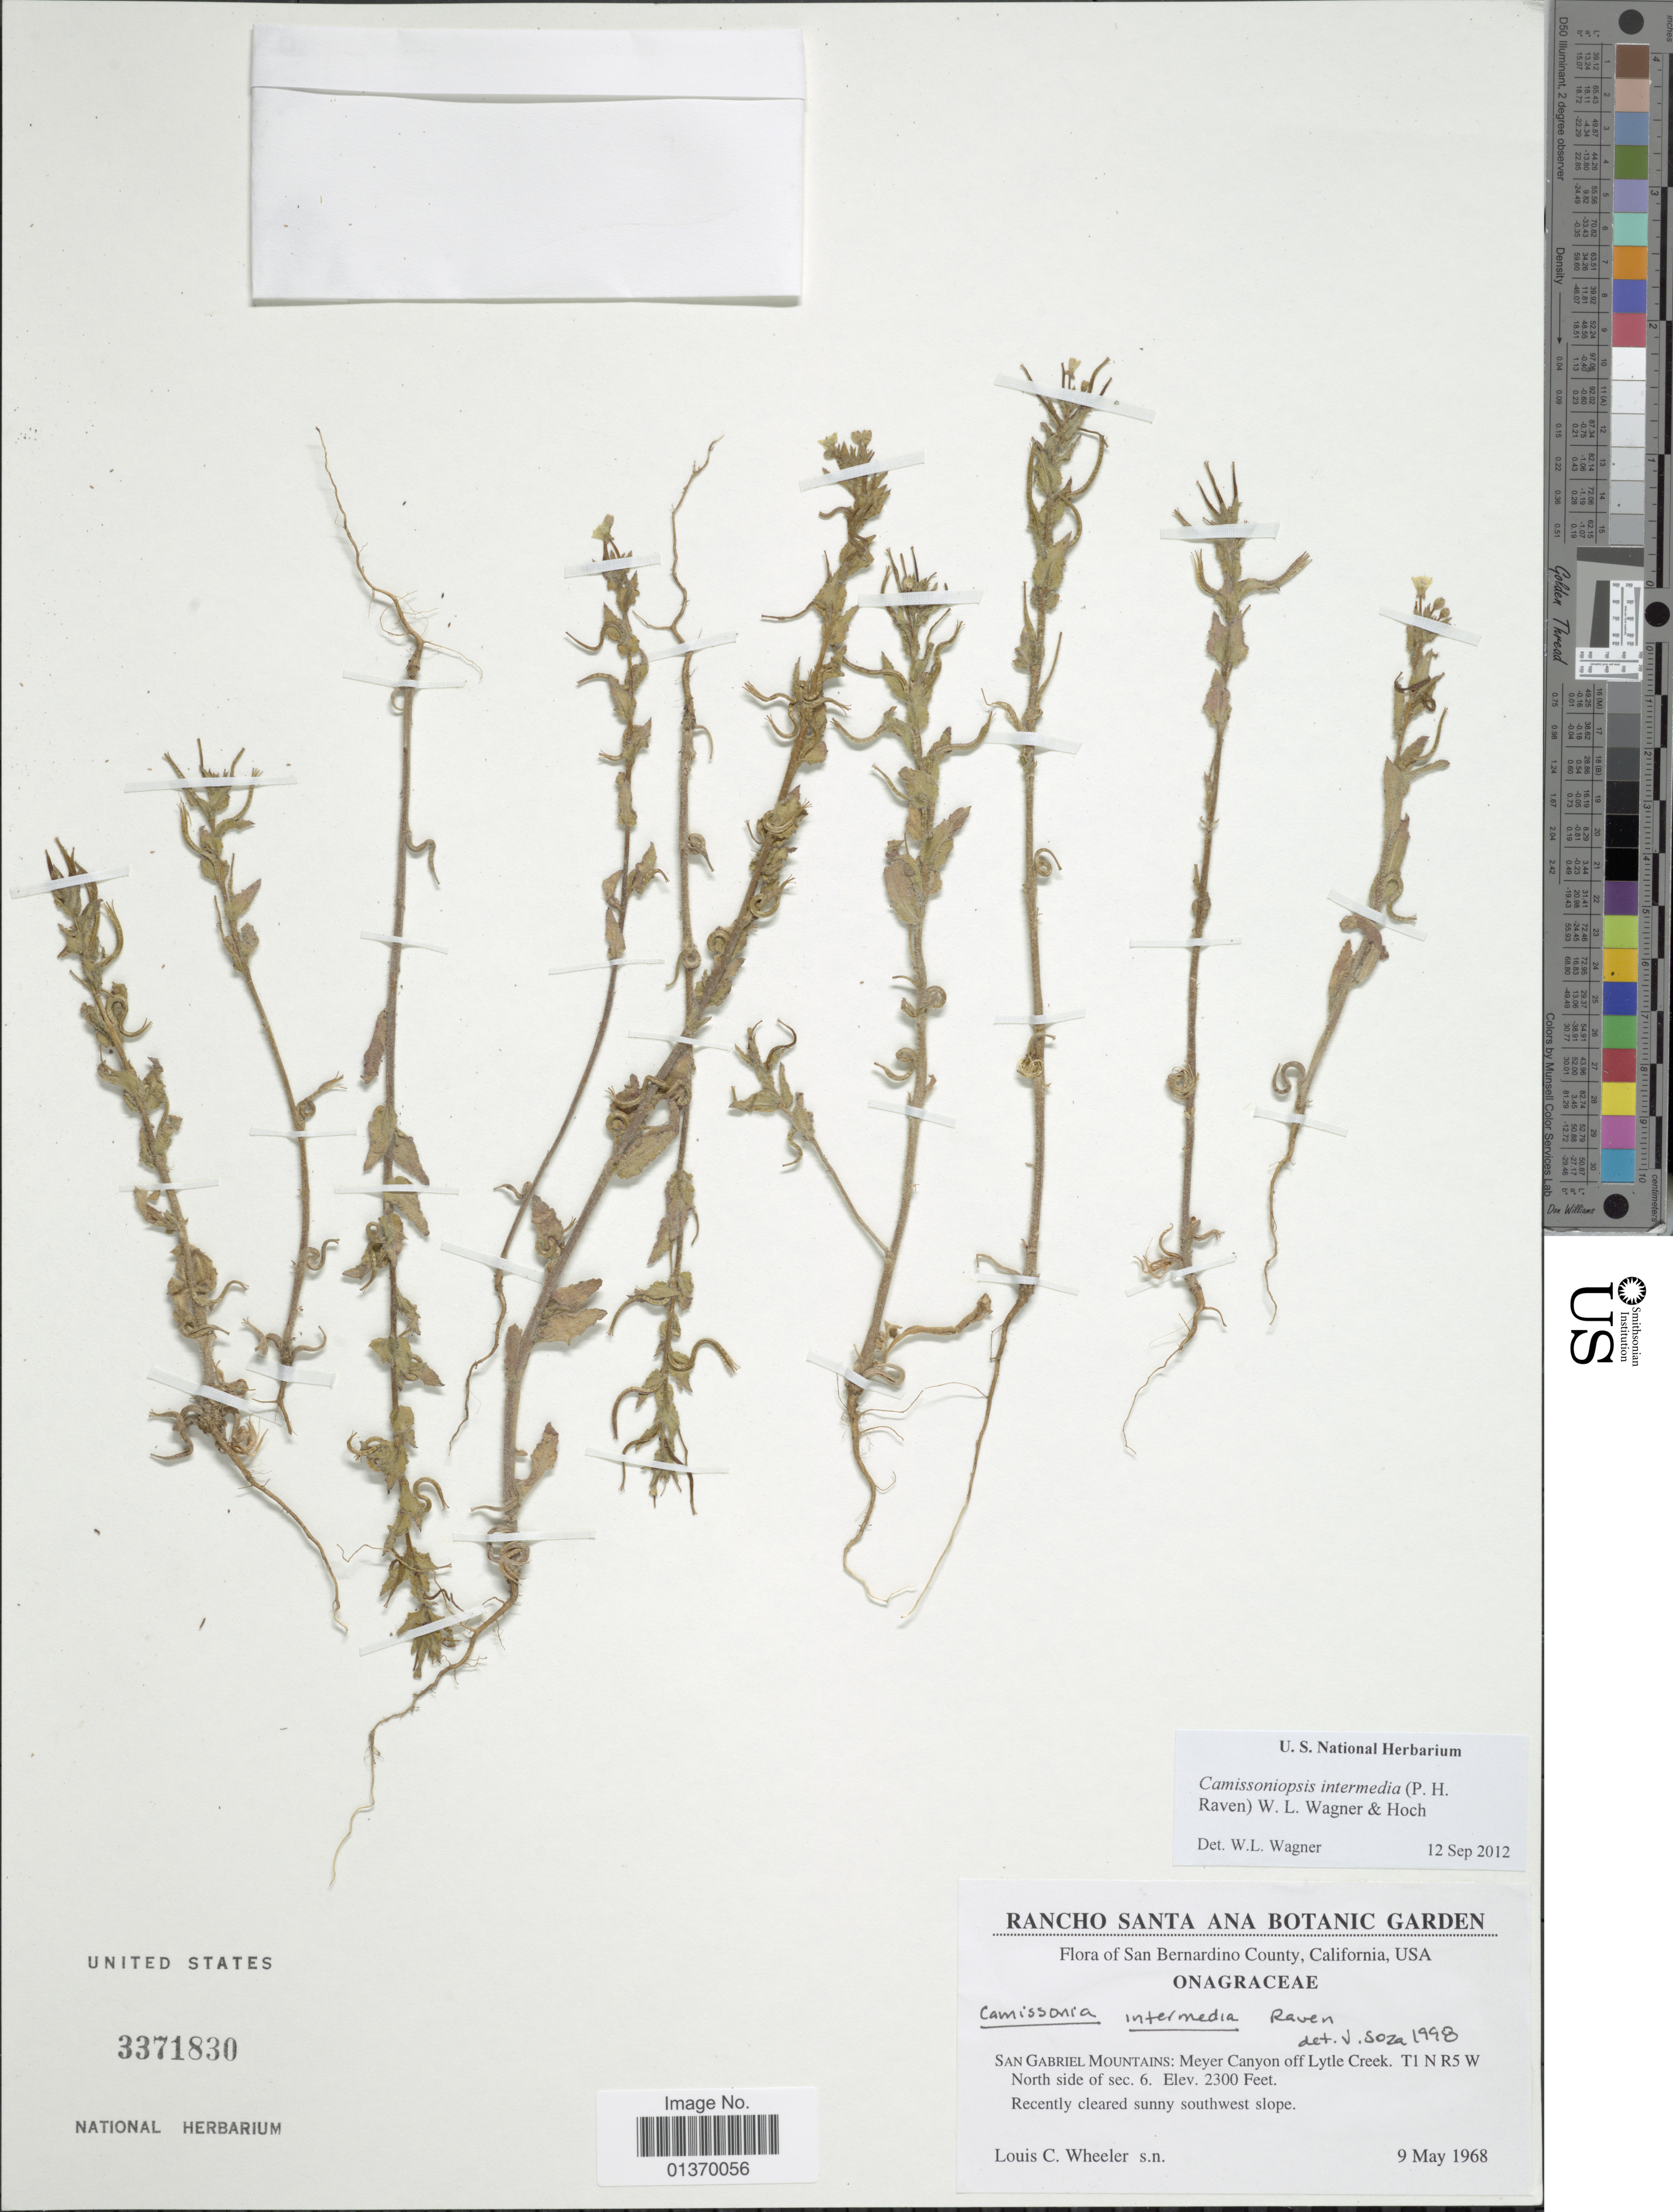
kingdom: Plantae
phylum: Tracheophyta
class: Magnoliopsida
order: Myrtales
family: Onagraceae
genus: Camissoniopsis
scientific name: Camissoniopsis intermedia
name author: (P.H. Raven) W.L. Wagner & Hoch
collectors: L. C. Wheeler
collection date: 1968-05-09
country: United States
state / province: California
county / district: San Bernardino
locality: San Bernardino County, San Gabriel Mountains: Meyer Canyon off Lytle Creek, T1 N R5 W North side of sec. 6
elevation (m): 701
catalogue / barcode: US 3371830